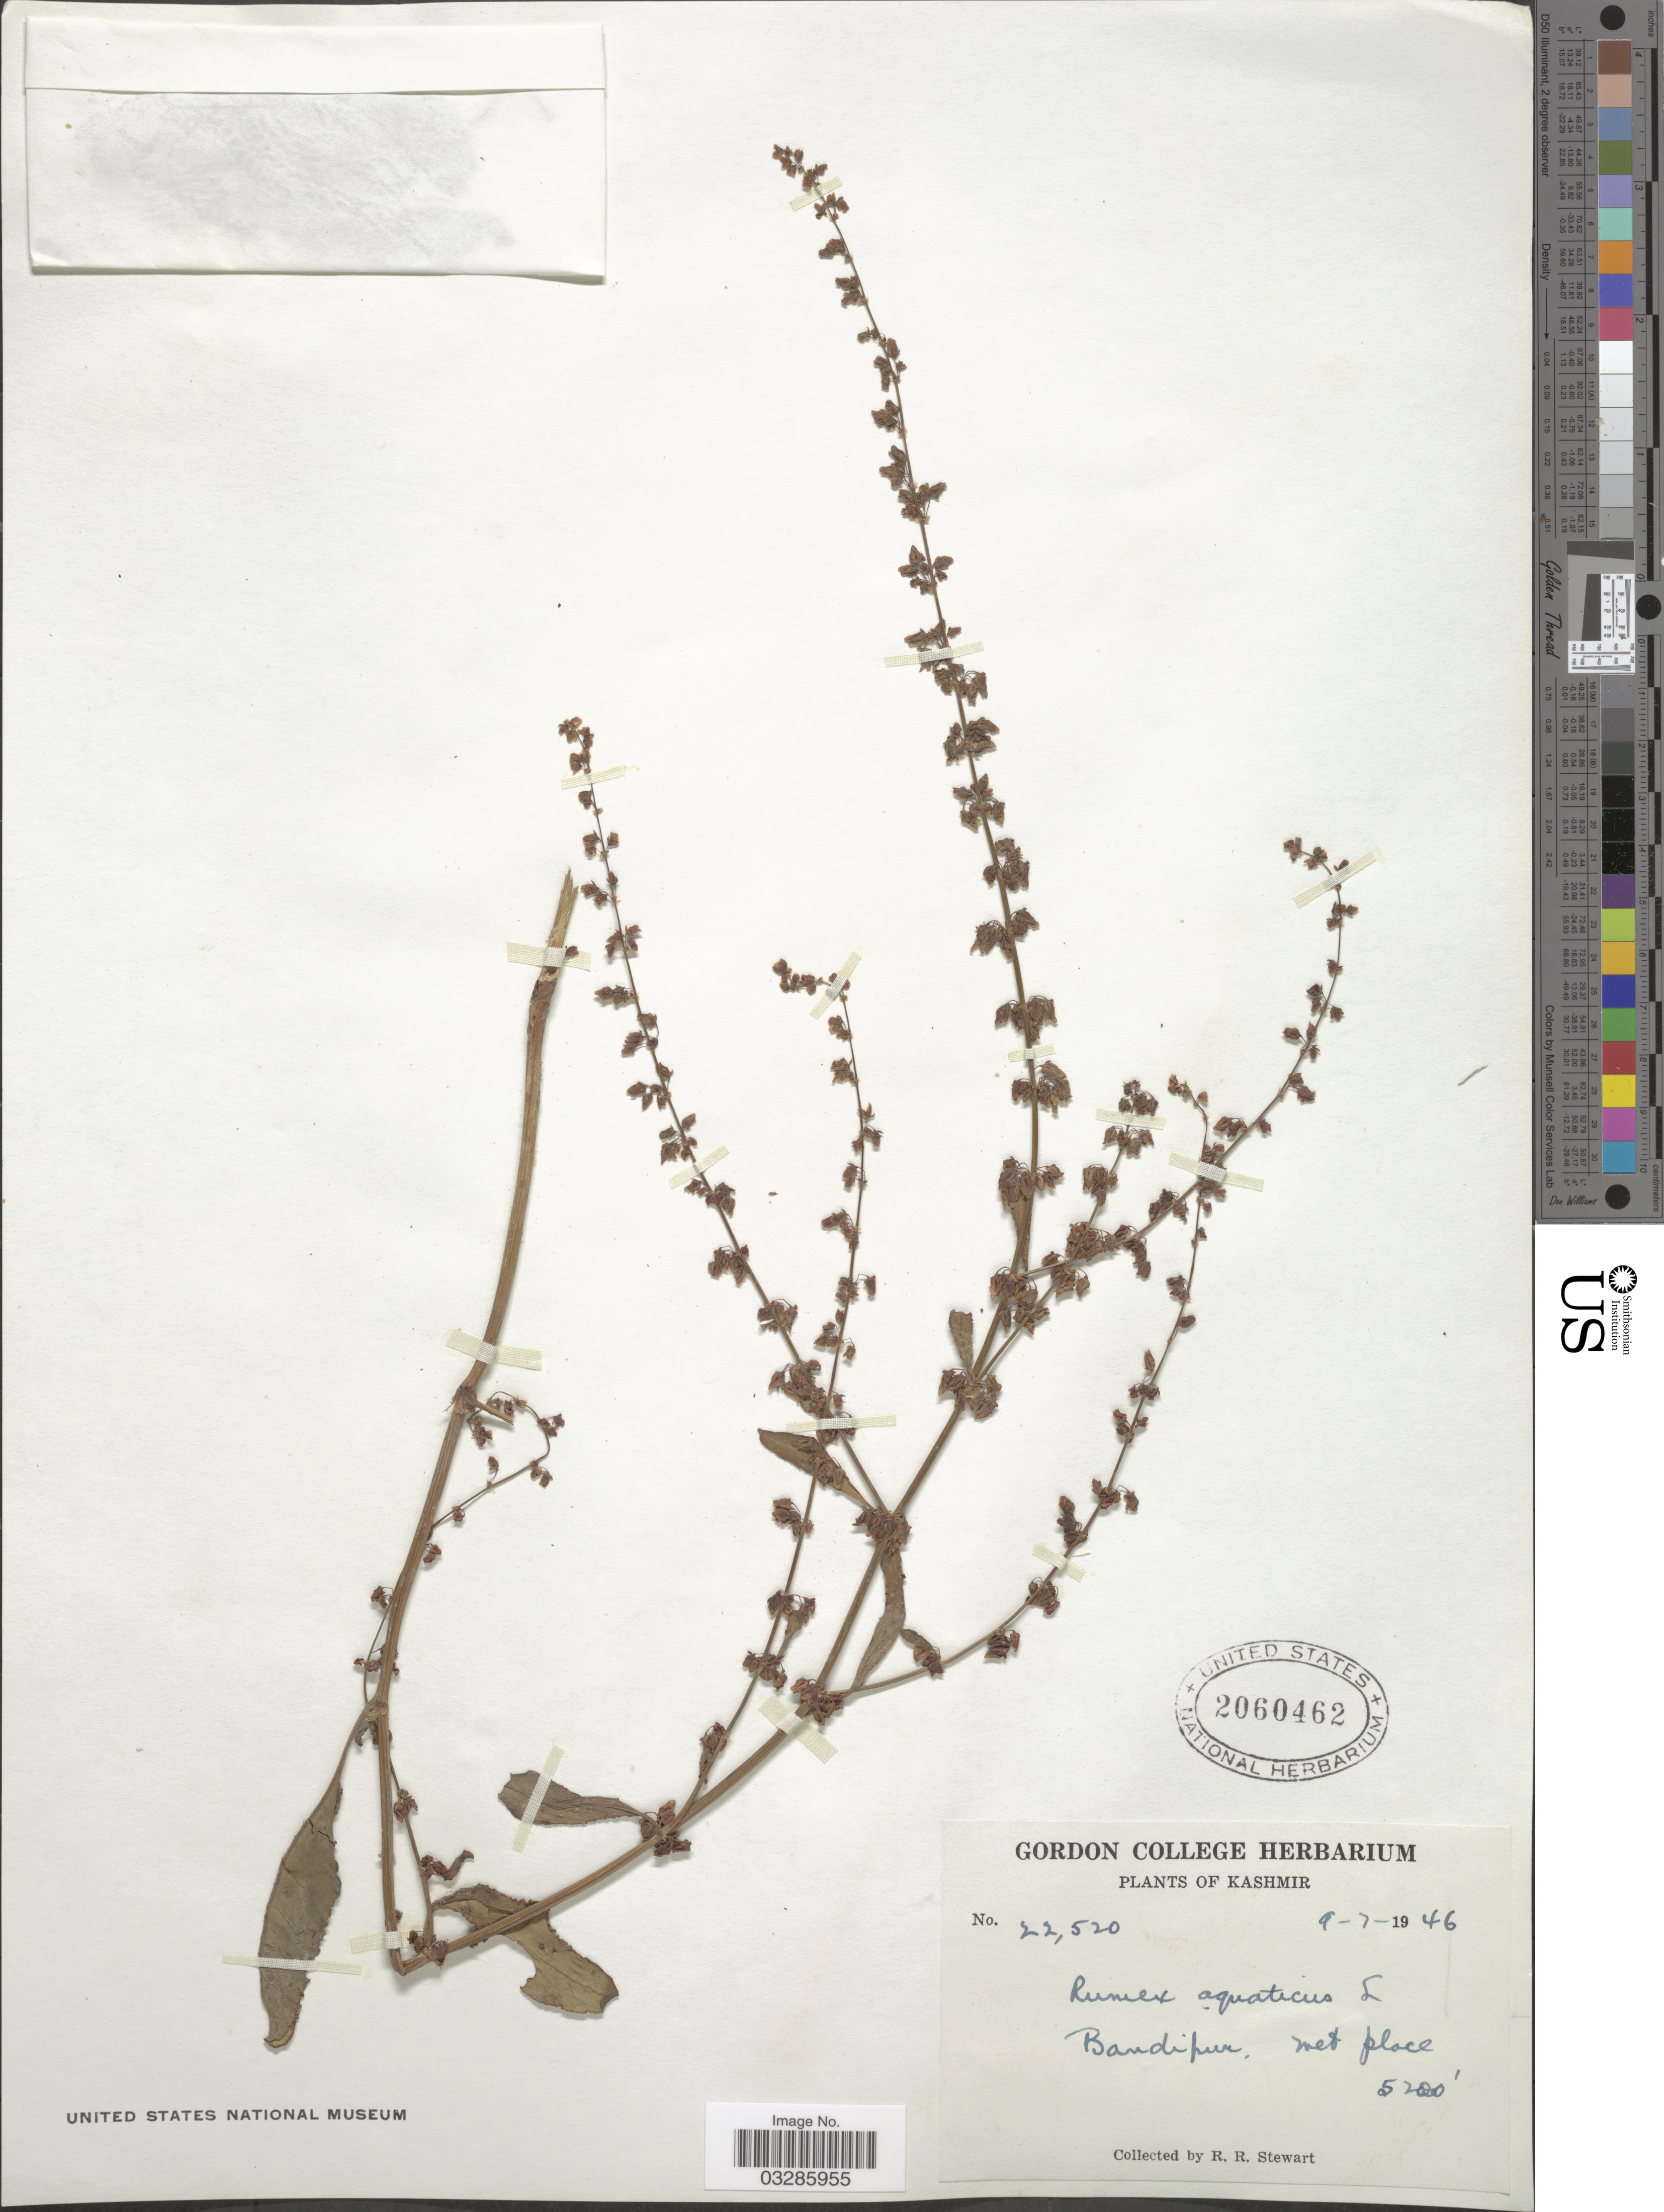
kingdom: Plantae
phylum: Tracheophyta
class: Magnoliopsida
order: Caryophyllales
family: Polygonaceae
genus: Rumex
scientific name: Rumex aquaticus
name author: L.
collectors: R. Stewart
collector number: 22520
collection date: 1946-07-09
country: India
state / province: Jammu and Kashmir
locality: Kashmir, Bandipur.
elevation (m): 1585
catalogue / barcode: US 2060462